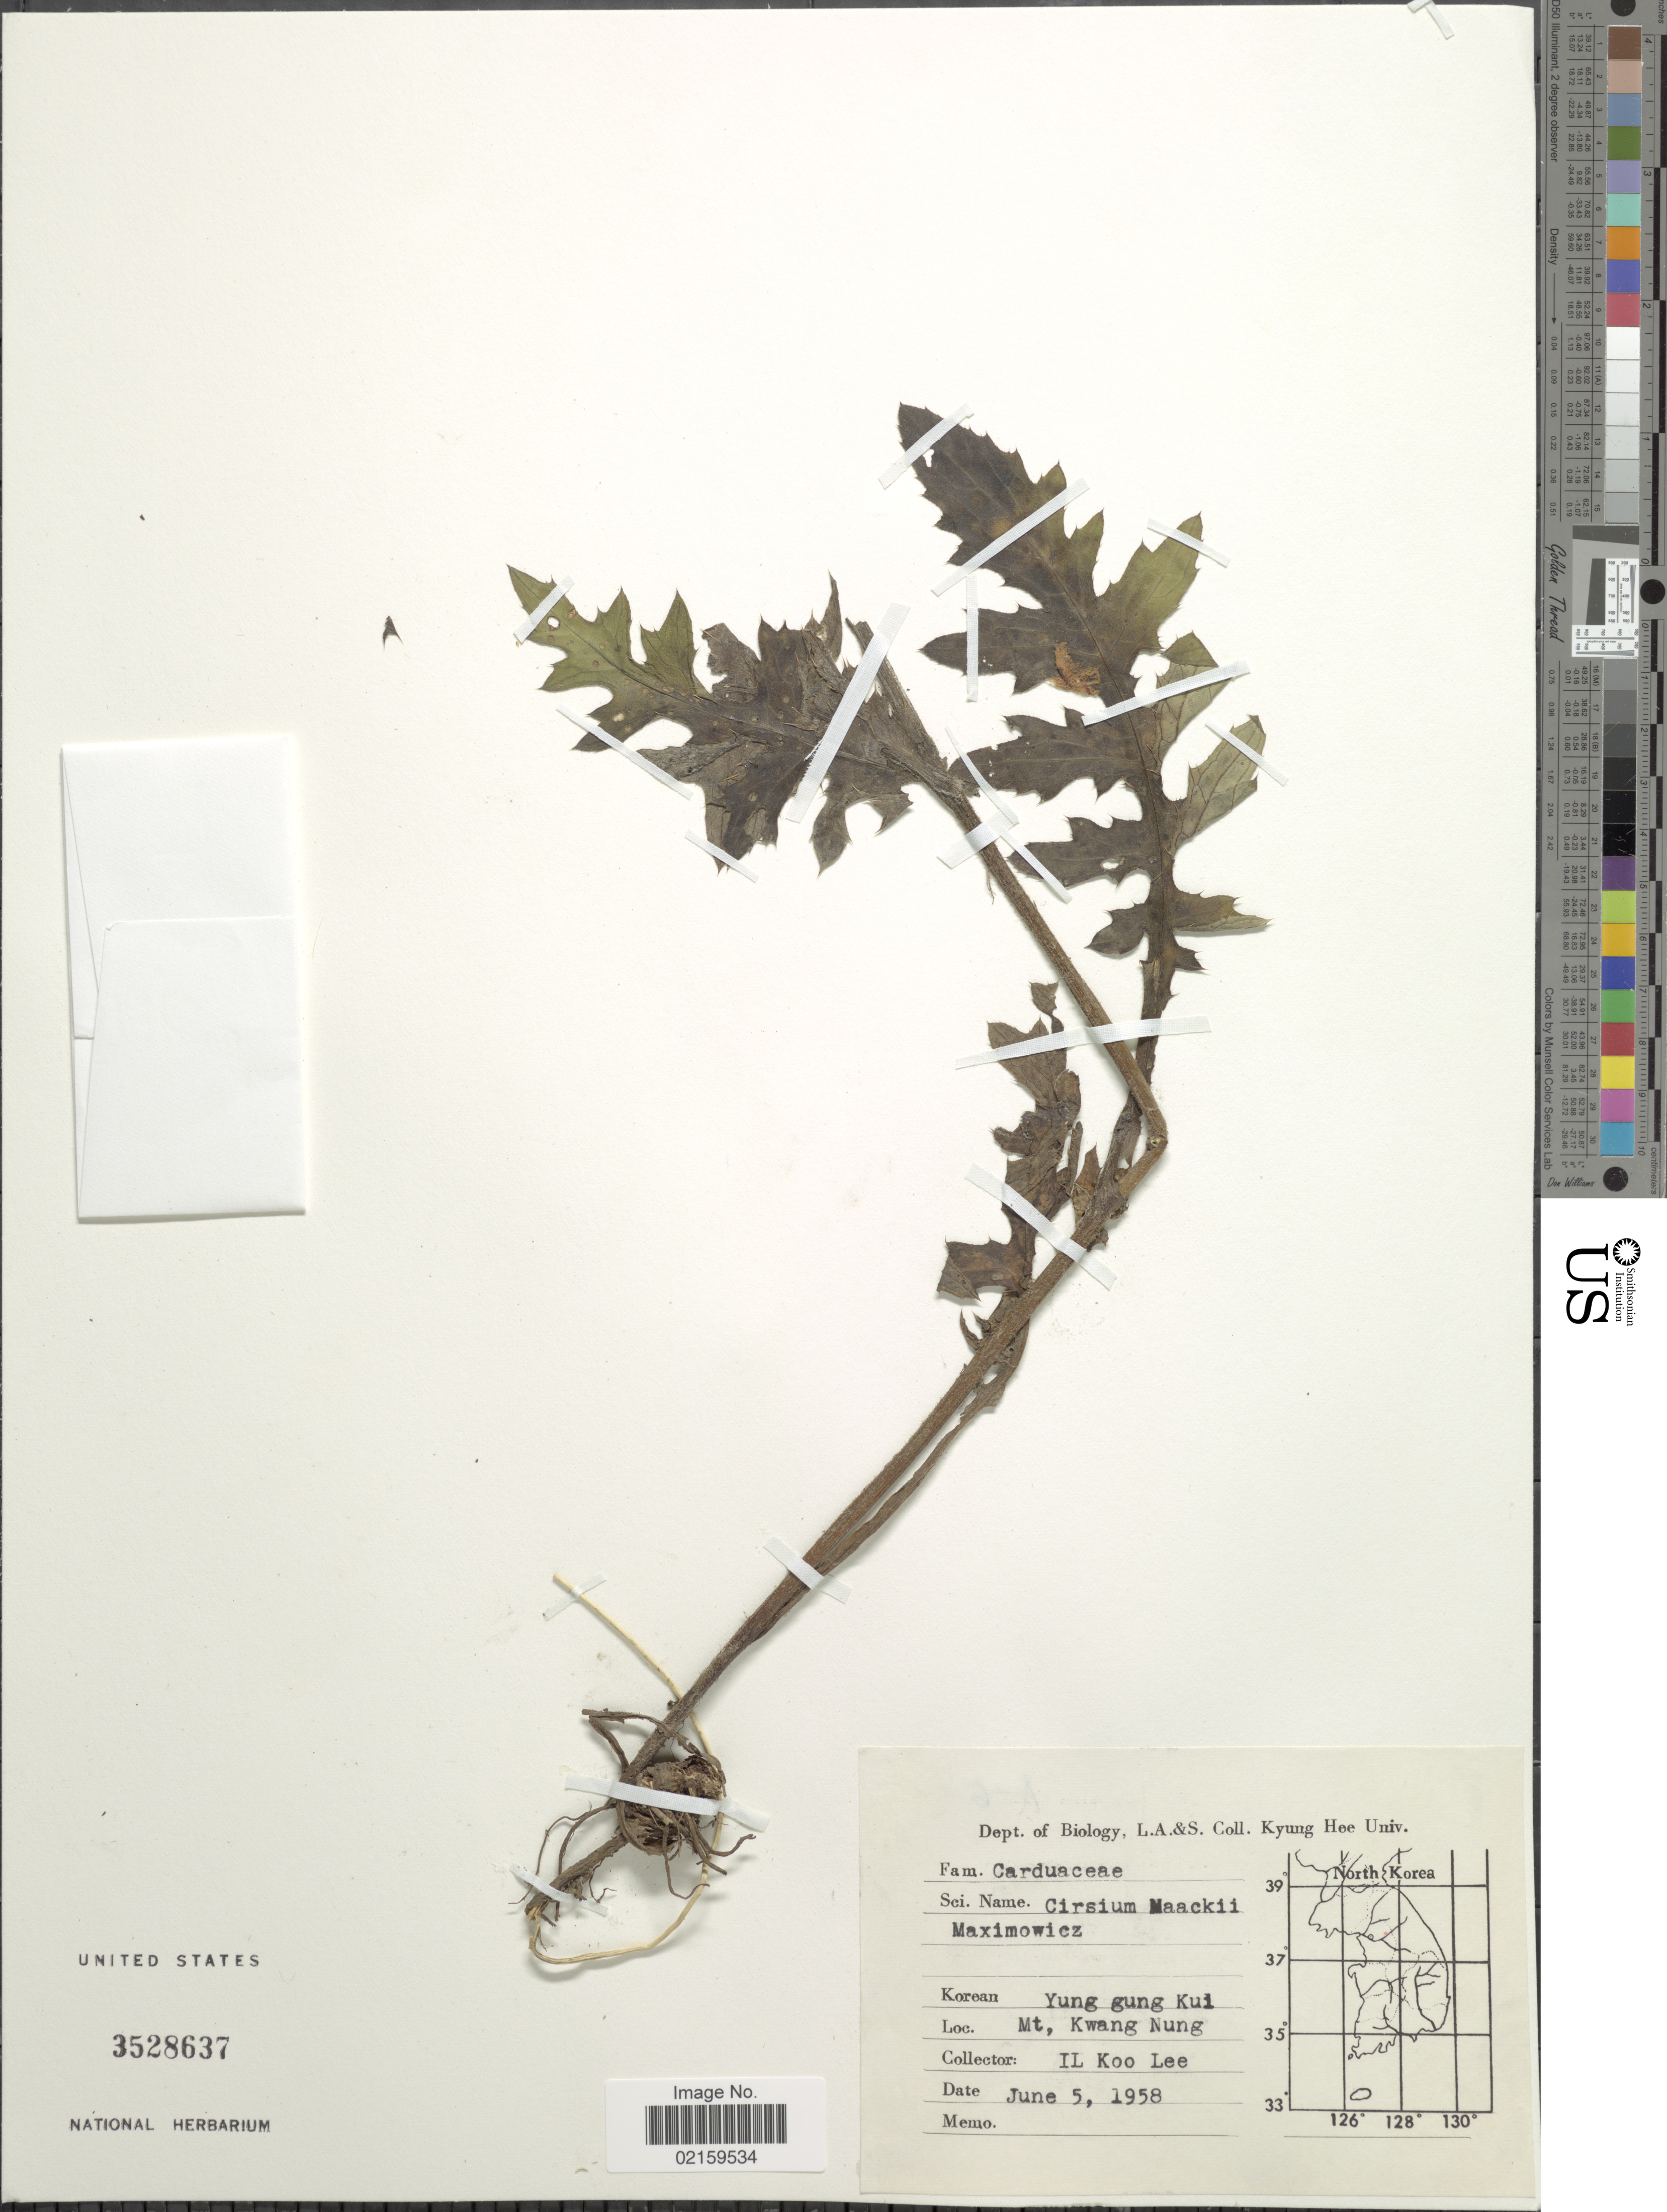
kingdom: Plantae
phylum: Tracheophyta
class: Magnoliopsida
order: Asterales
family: Asteraceae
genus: Cirsium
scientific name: Cirsium japonicum var. maackii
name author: (Maxim.) Matsum.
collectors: Il-Ko Lee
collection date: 1958-06-05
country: South Korea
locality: Mt, Kwang Nung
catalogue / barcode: US 3528637